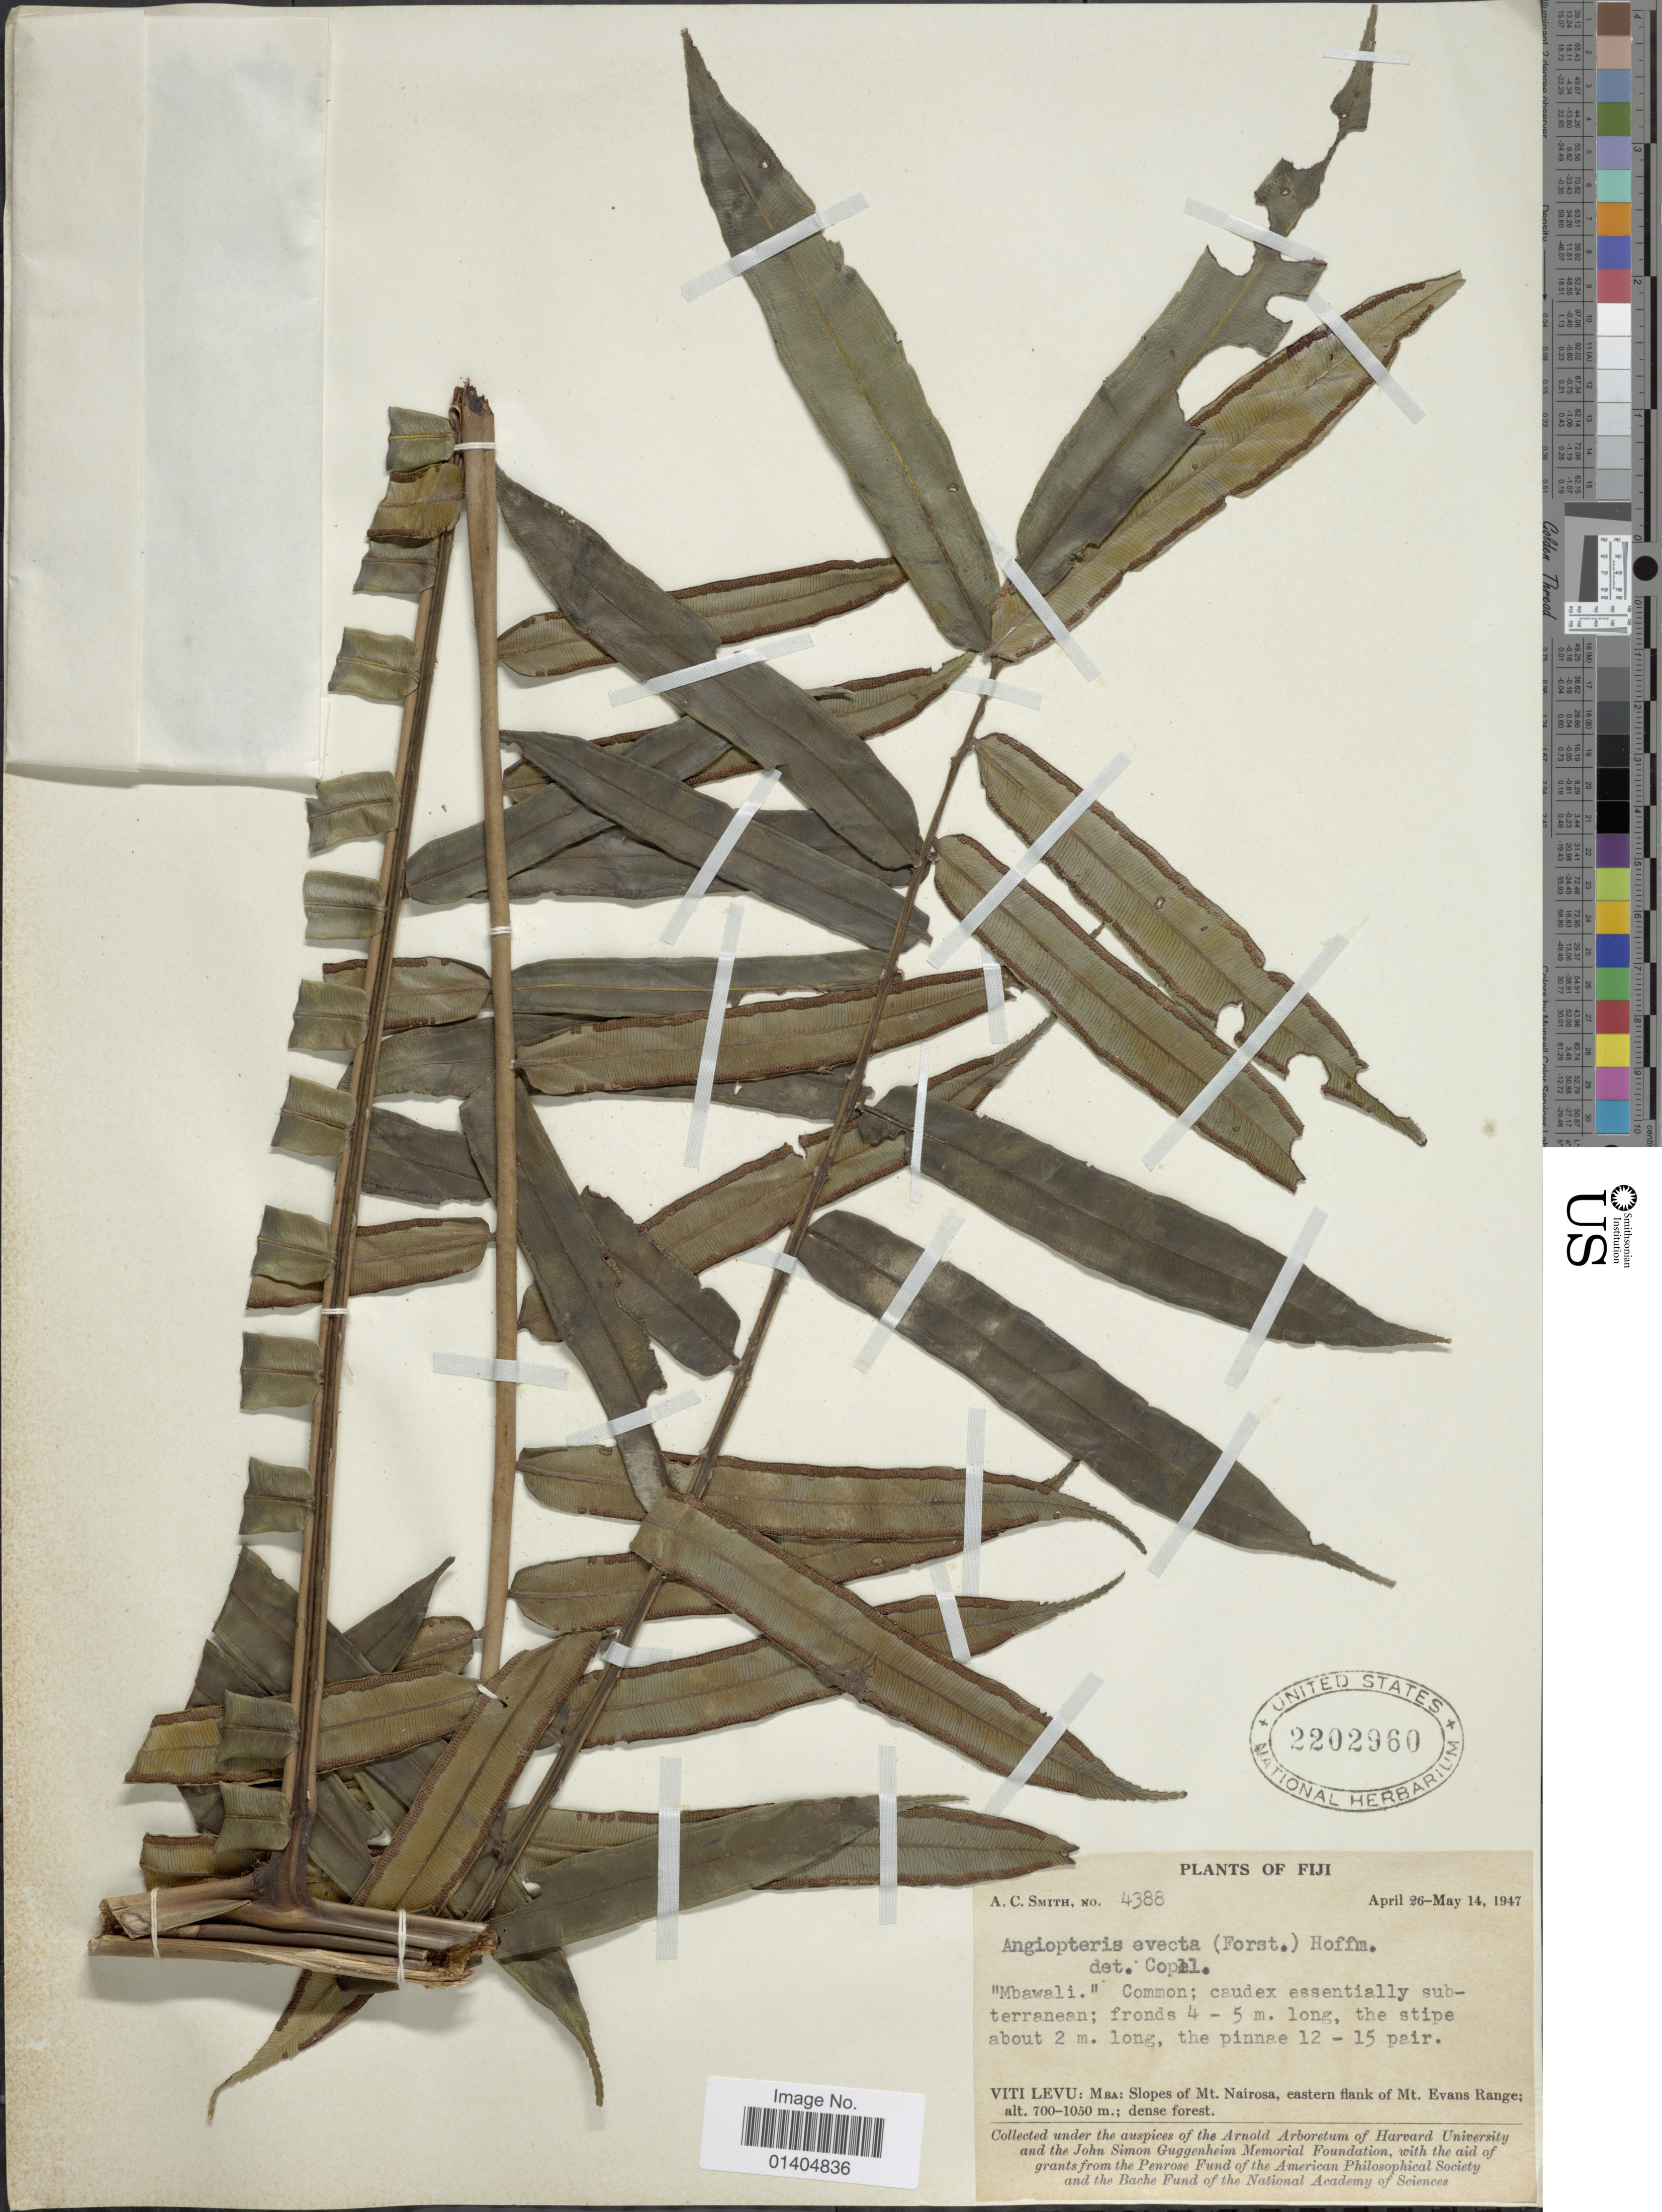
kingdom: Plantae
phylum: Tracheophyta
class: Polypodiopsida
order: Marattiales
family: Marattiaceae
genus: Angiopteris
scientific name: Angiopteris evecta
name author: (G. Forst.) Hoffm.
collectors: A. C. Smith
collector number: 4388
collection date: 1947-04-26/1947-05-14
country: Fiji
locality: Viti Levu: Mba: Slopes of Mt. Nairosa, eastern flank of Mt. Evans Range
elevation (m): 700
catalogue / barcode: US 2202960